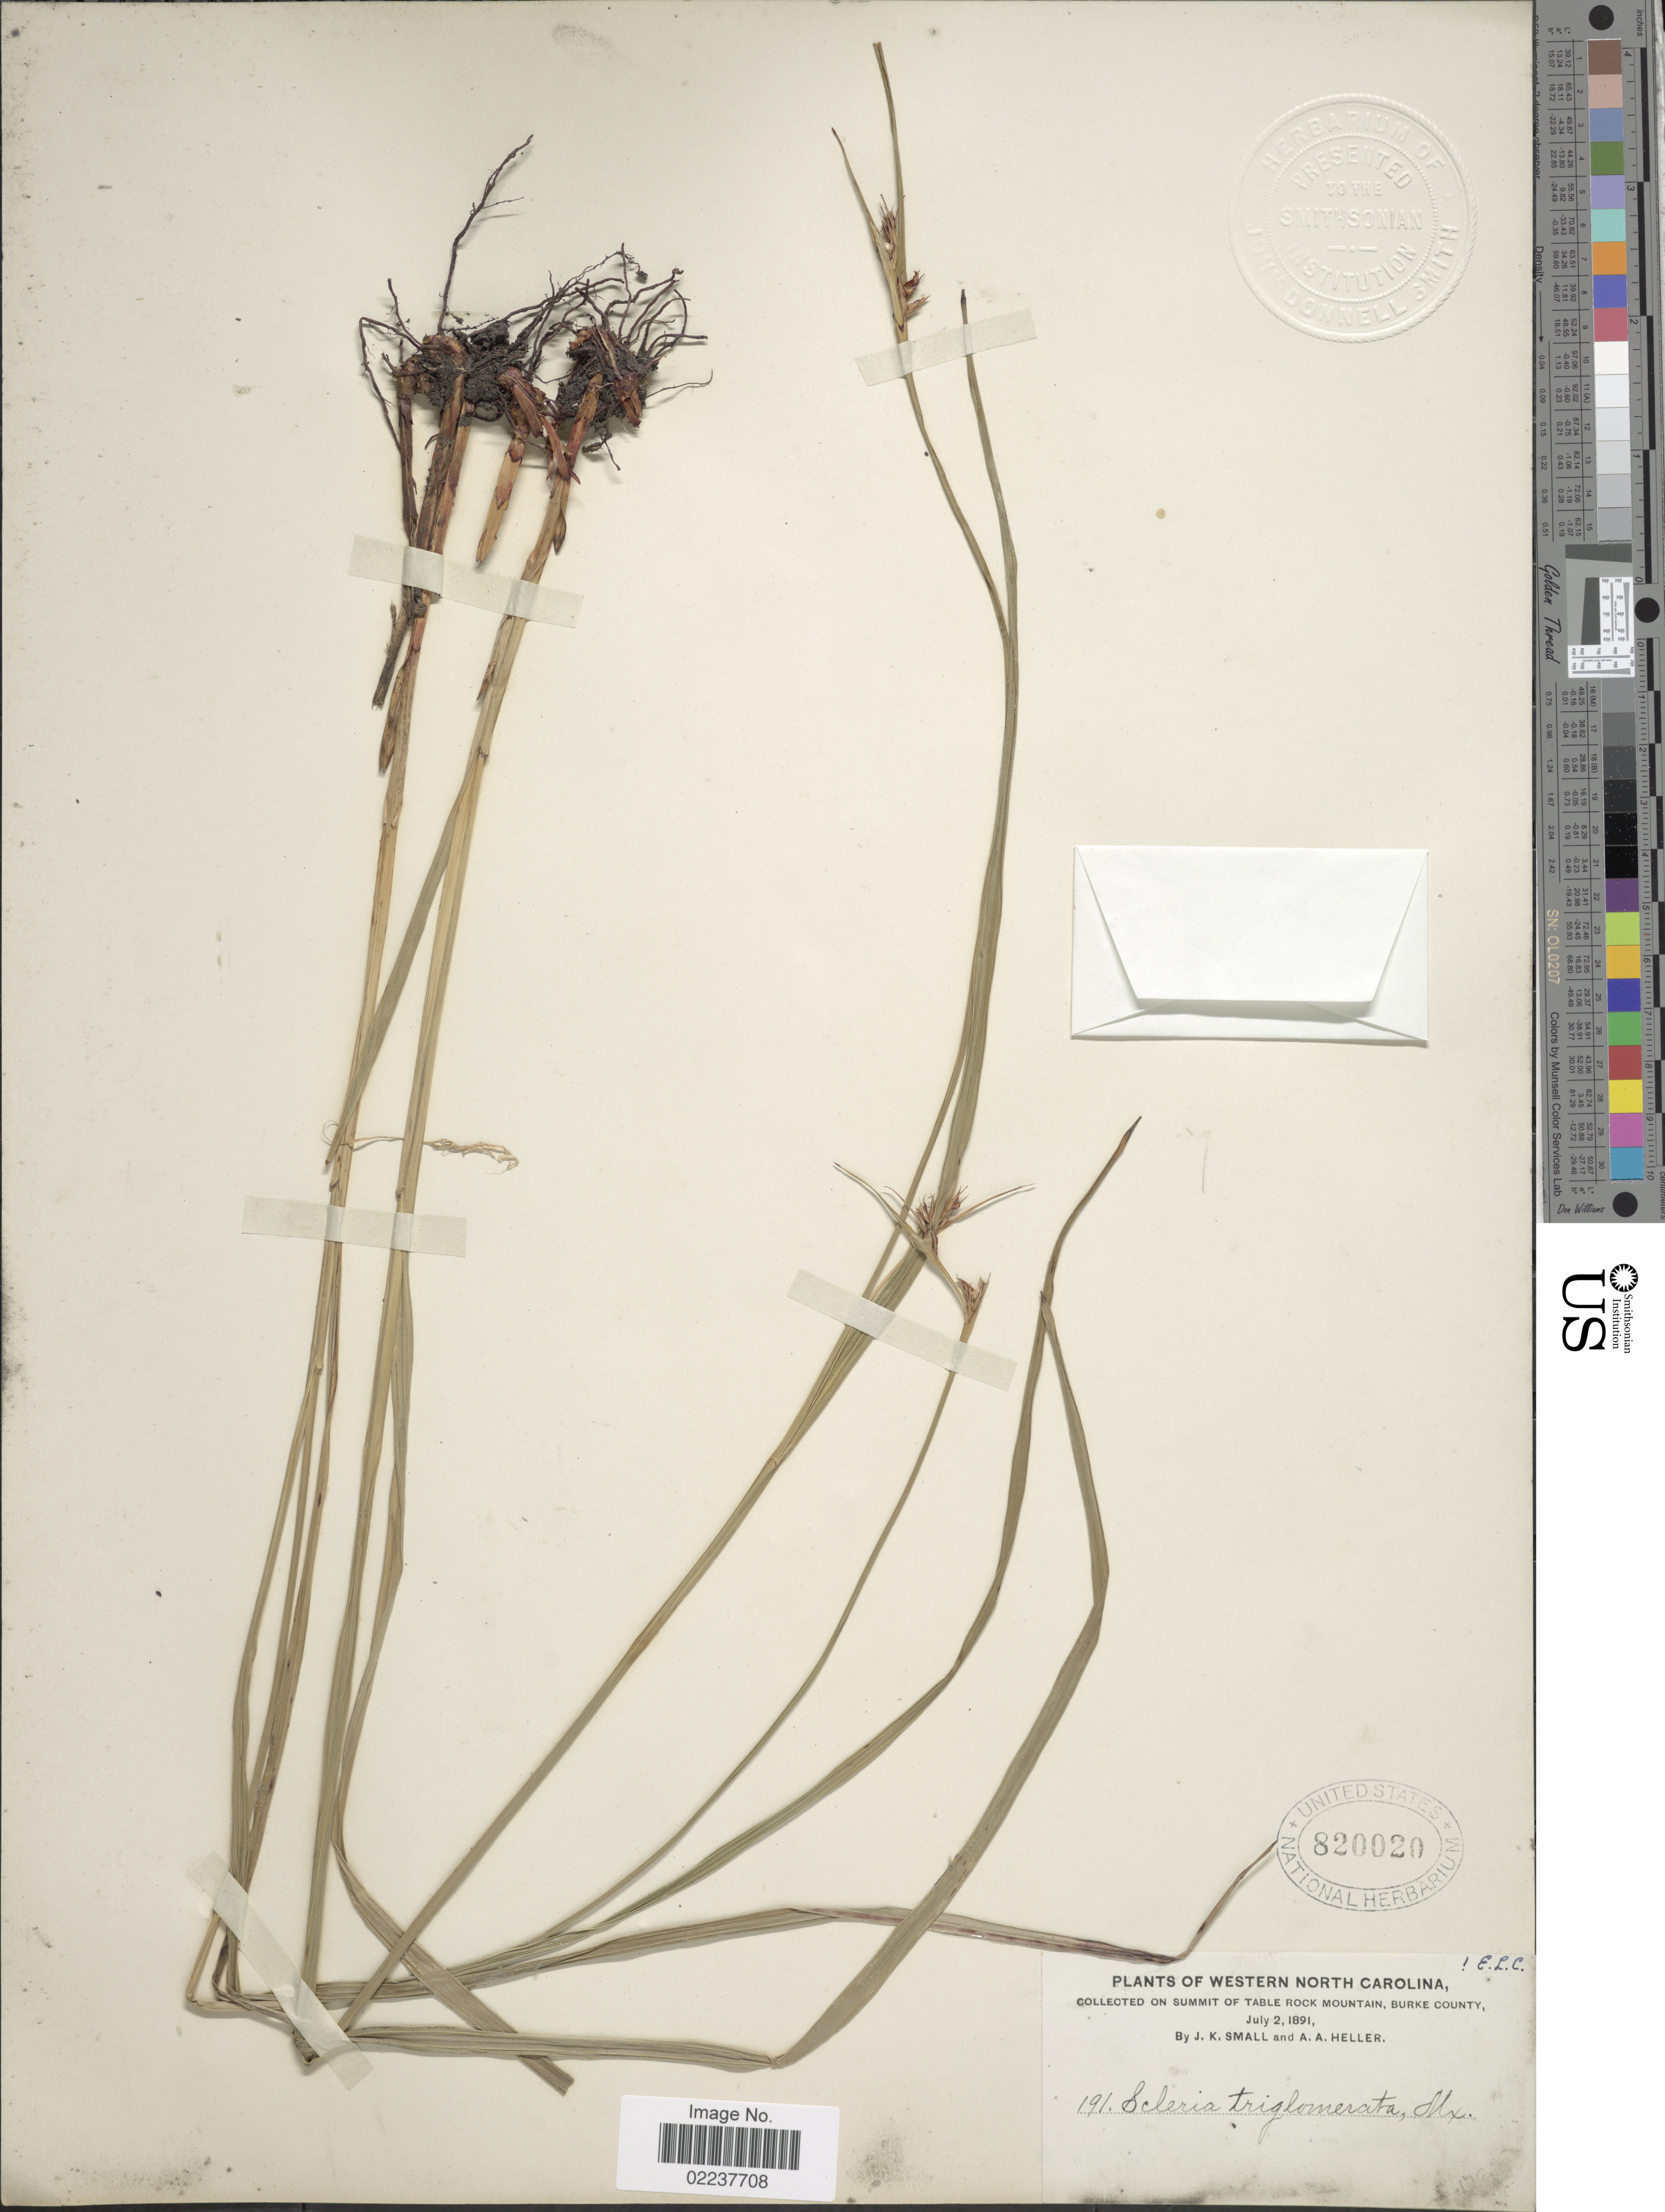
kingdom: Plantae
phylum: Tracheophyta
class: Liliopsida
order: Poales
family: Cyperaceae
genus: Scleria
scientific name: Scleria triglomerata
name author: Michx.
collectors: J. K. Small & A. A. Heller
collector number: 191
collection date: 1891-07-02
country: United States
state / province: North Carolina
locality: Western North Carolina, on summit of Table Rock Mountain, Burke County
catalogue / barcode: US 820020